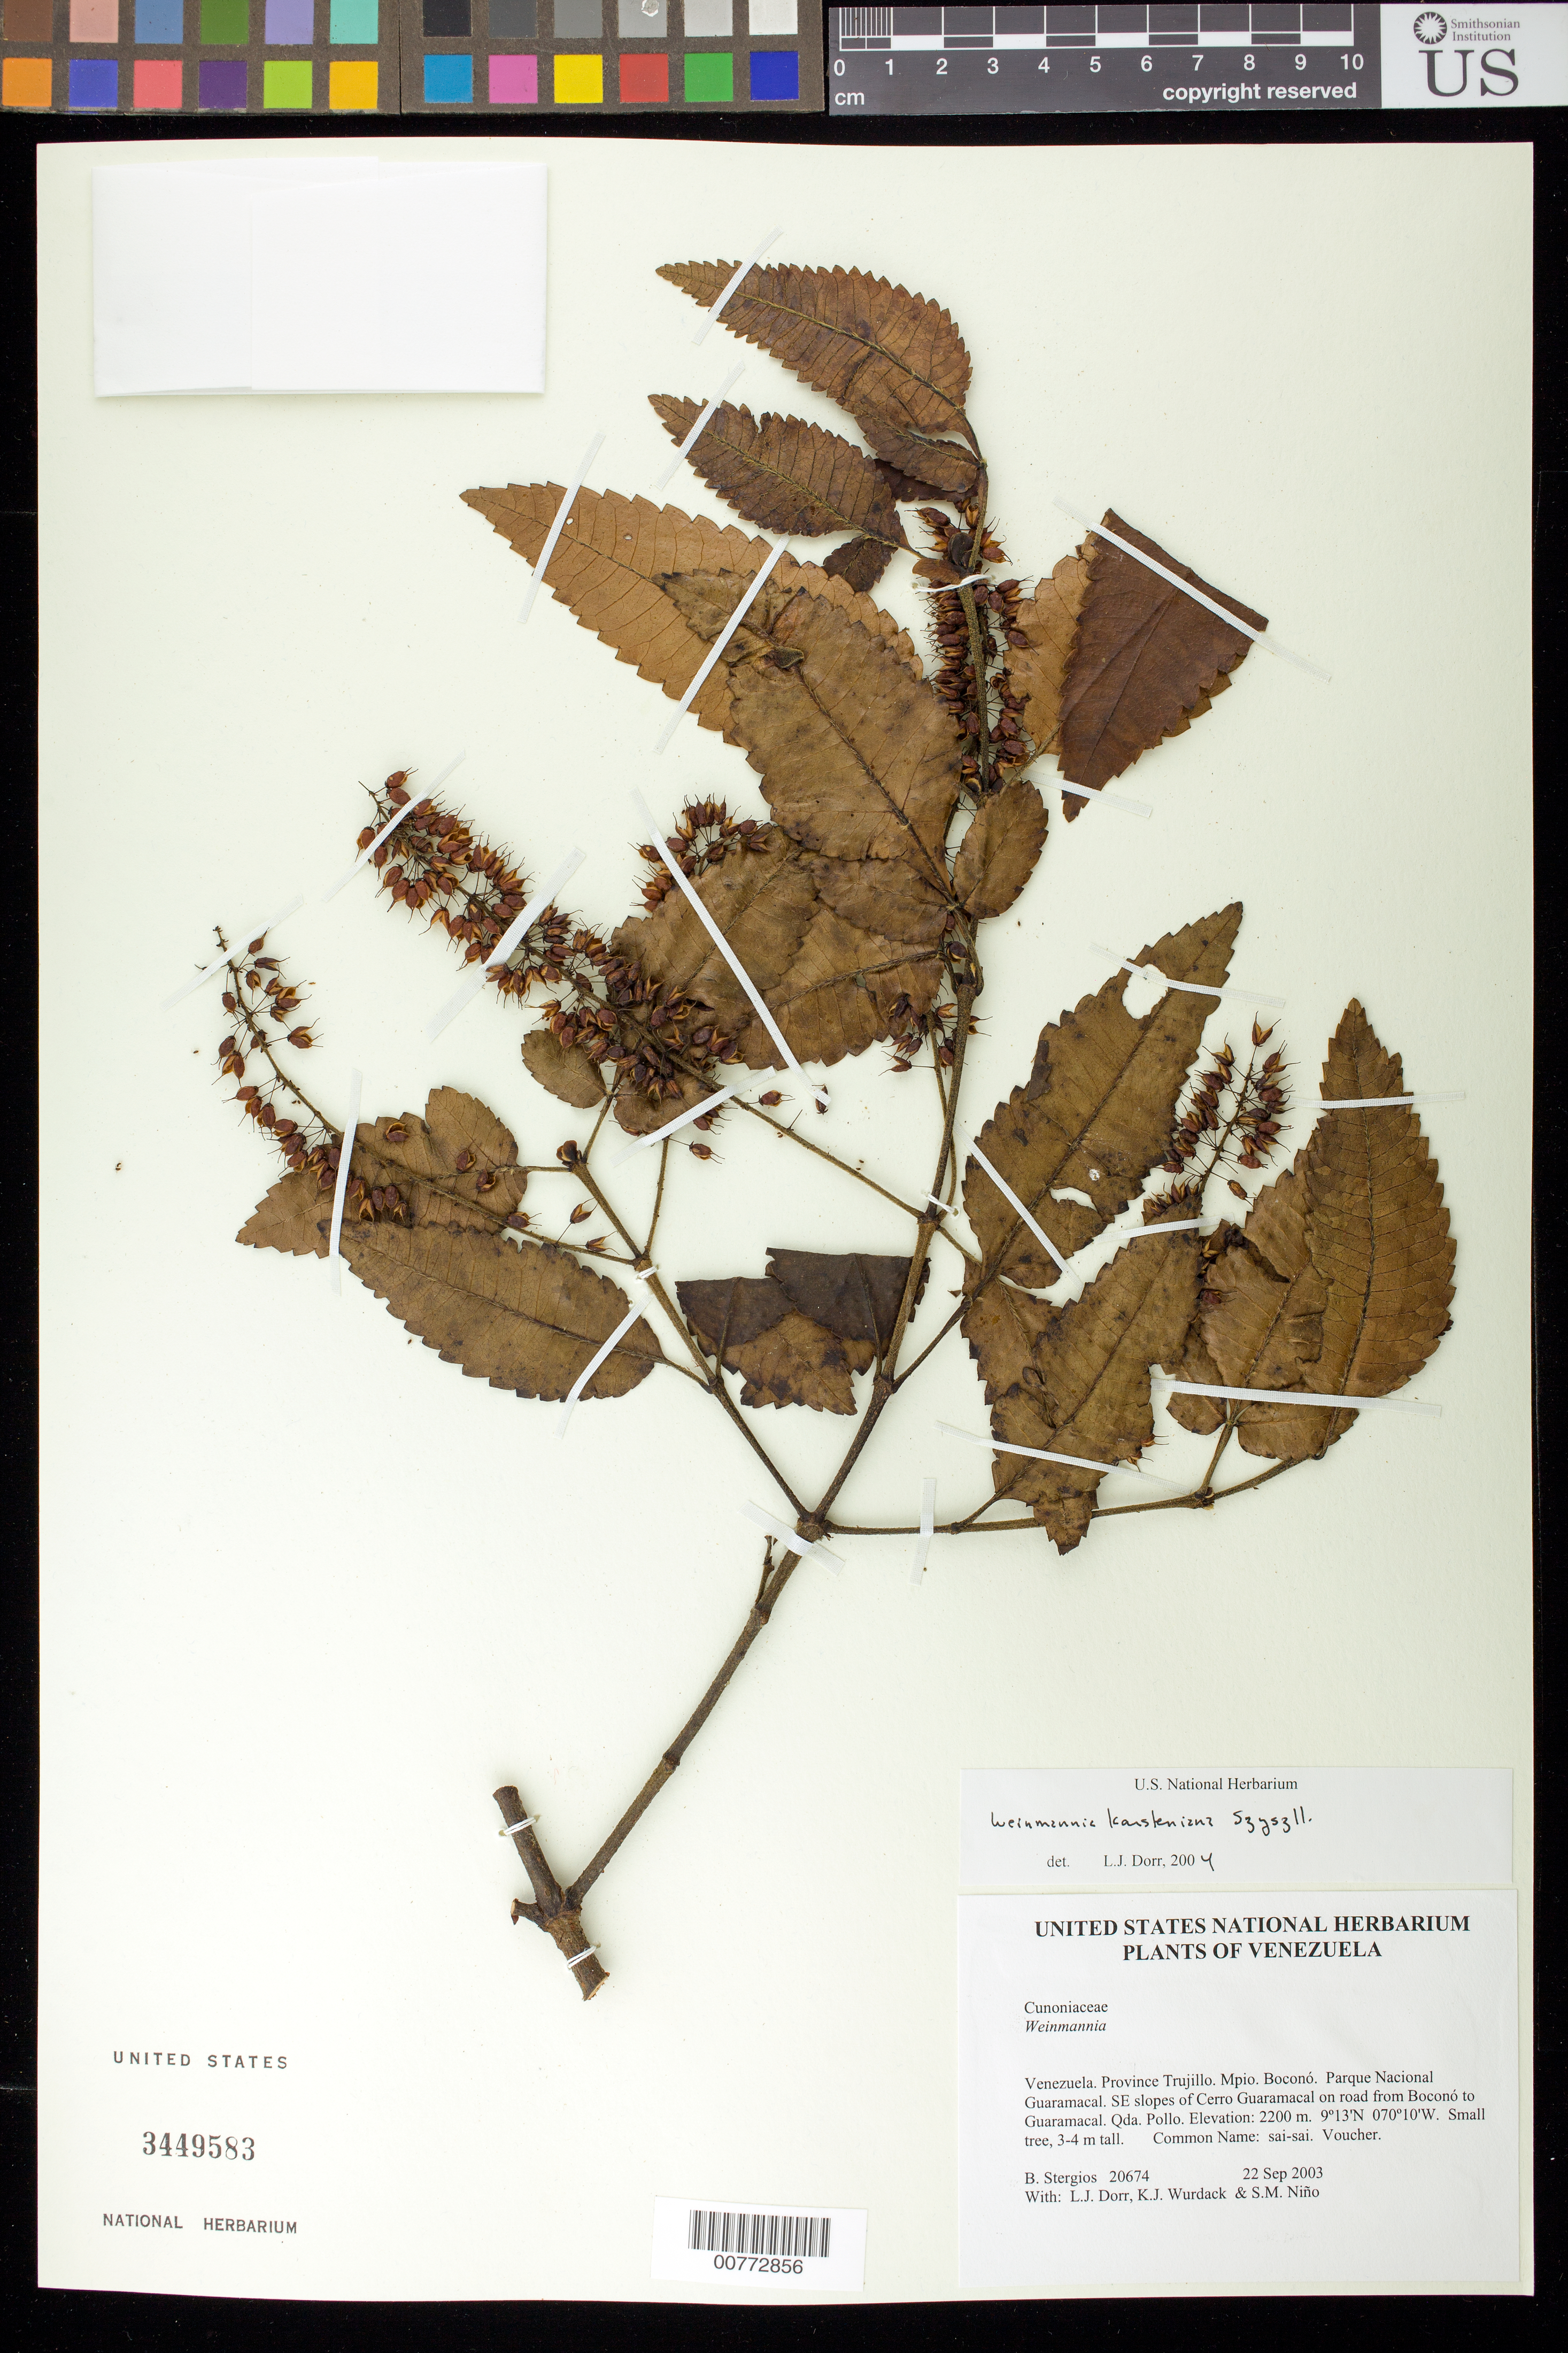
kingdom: Plantae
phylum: Tracheophyta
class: Magnoliopsida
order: Oxalidales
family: Cunoniaceae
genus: Weinmannia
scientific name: Weinmannia anisophylla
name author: Standl. & L.O. Williams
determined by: Niño, S. M., (PORT), BioCentro-UNELLEZ (VENEZUELA)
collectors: B. G. Stergios, L. J. Dorr, K. Wurdack & S. M. Niño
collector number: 20674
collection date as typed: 22 Sep 2003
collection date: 2003-09-22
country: Venezuela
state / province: Trujillo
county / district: Boconó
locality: Parque Nacional Guaramacal. SE slopes of Cerro Guaramacal on road from Boconó to Guaramacal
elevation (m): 2200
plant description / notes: PORT, US; Common name: sai-sai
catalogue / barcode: US 3449583